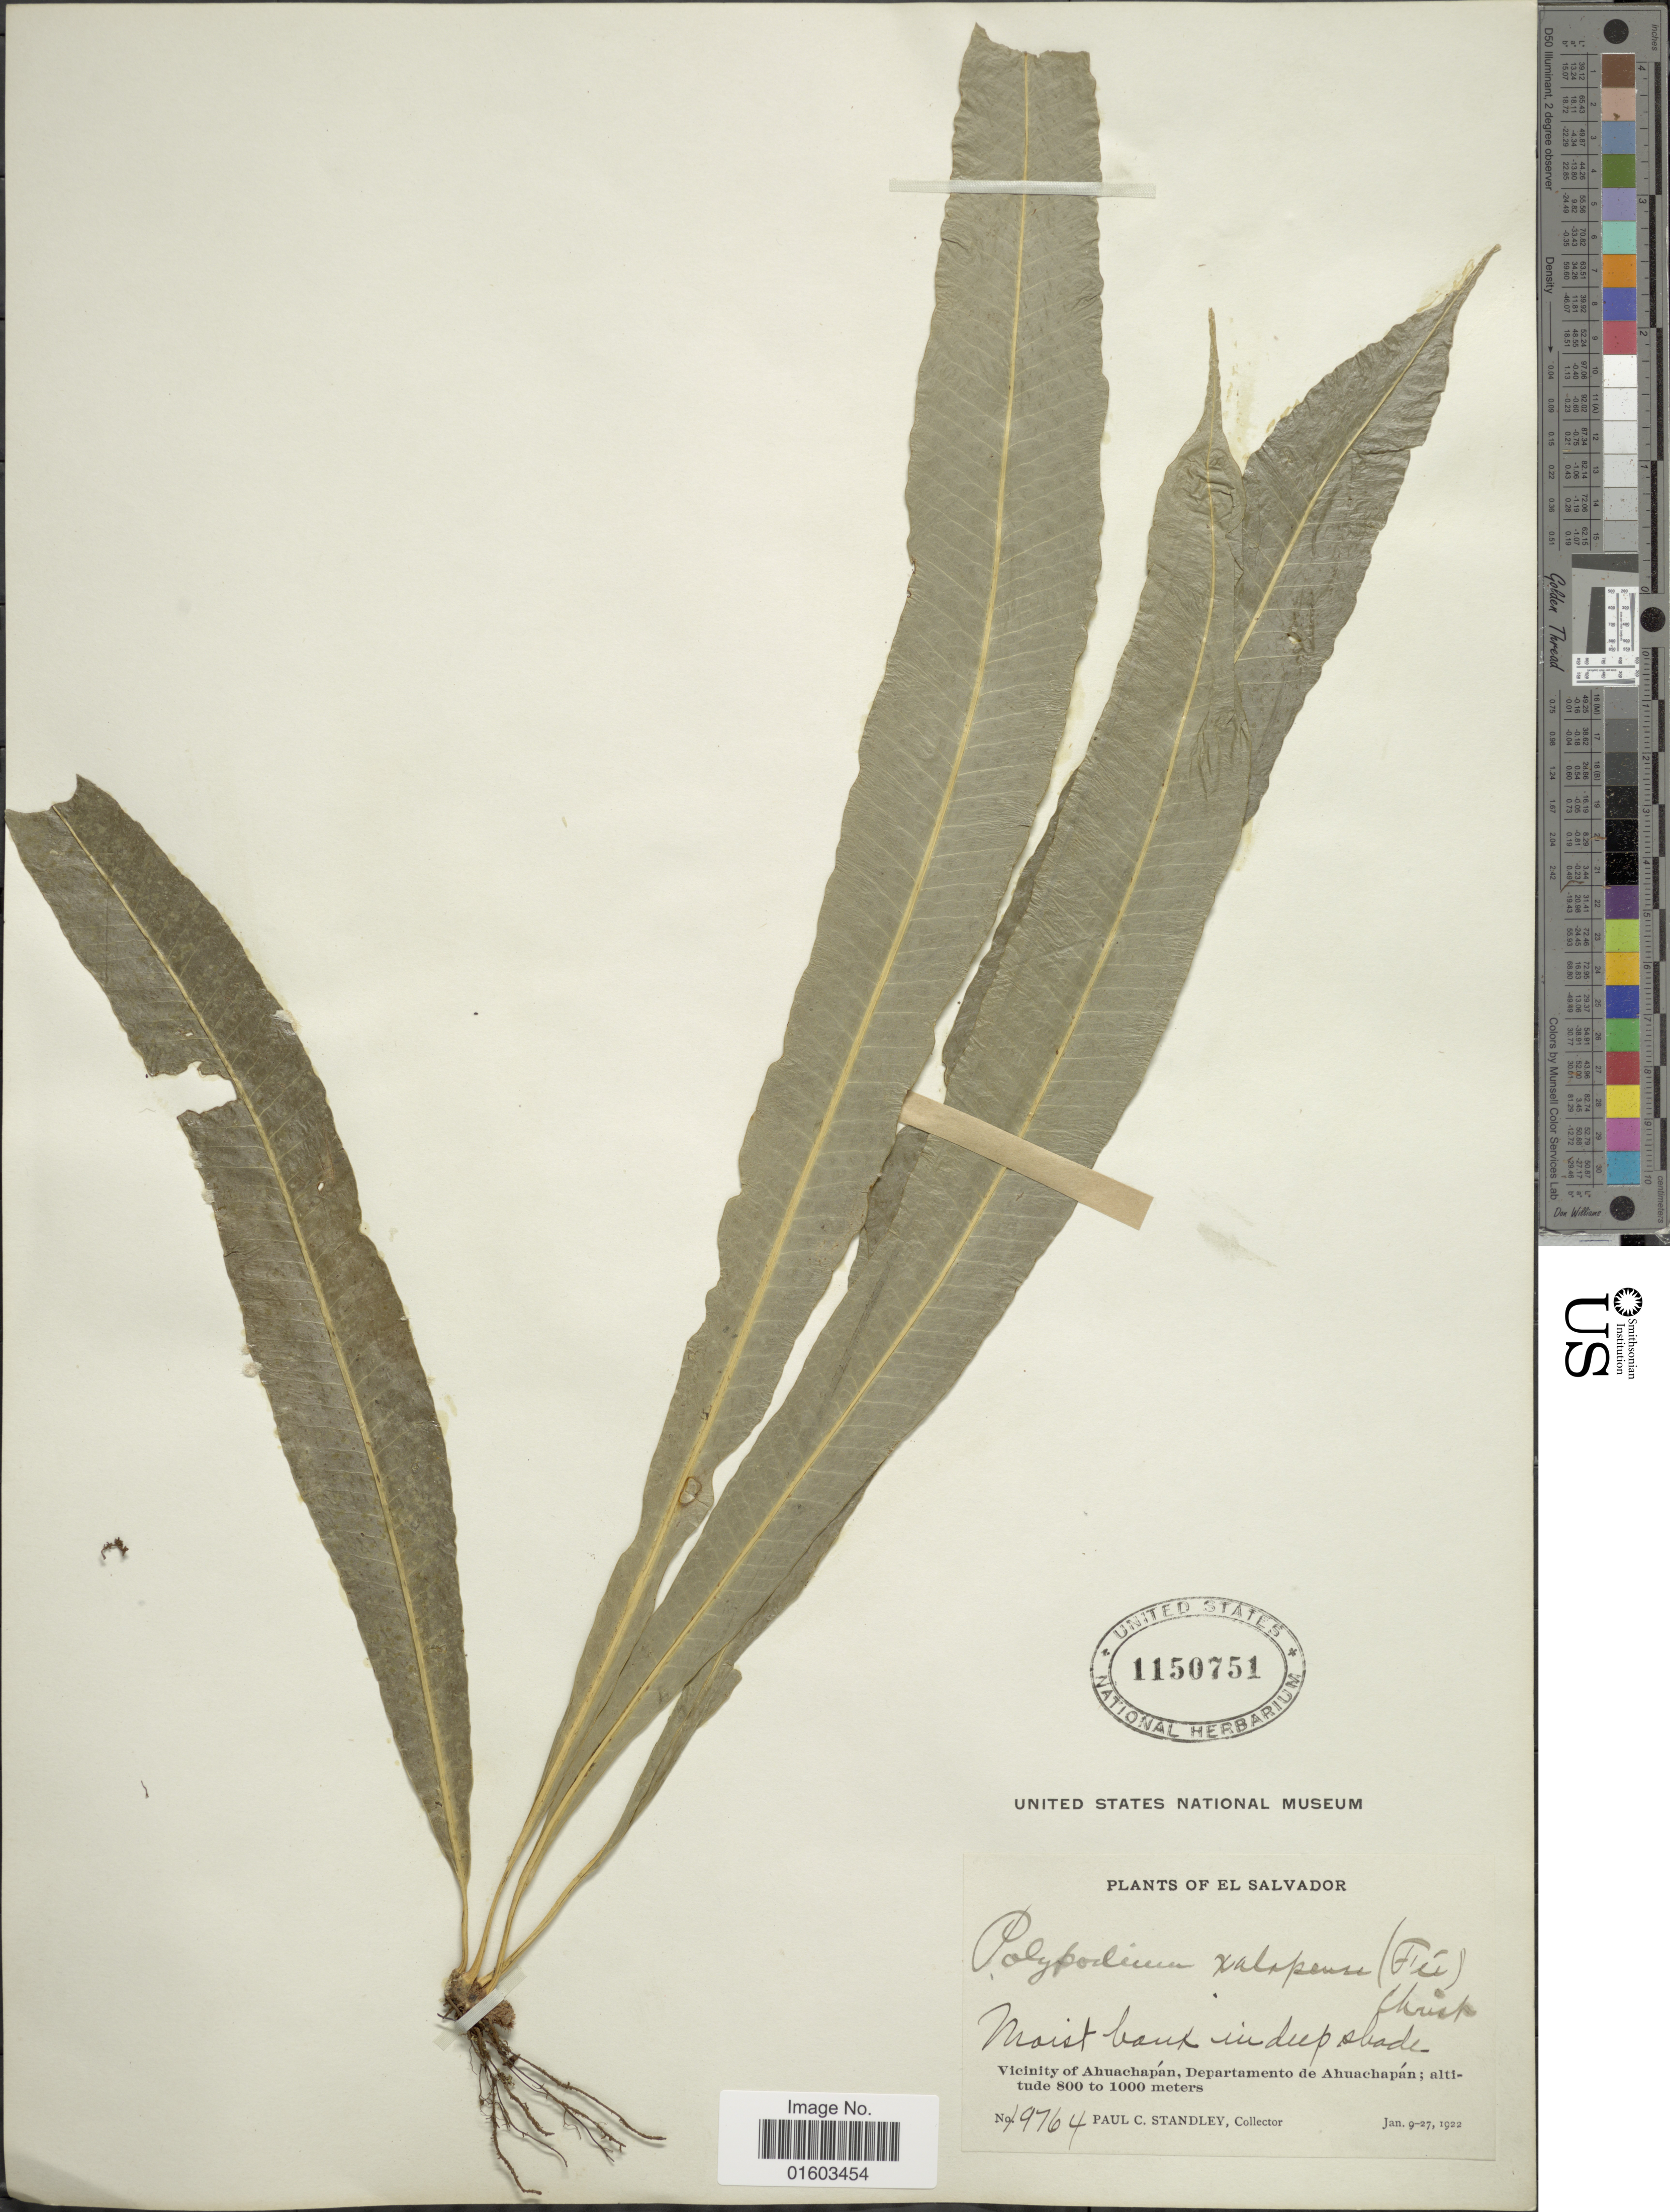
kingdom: Plantae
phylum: Tracheophyta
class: Polypodiopsida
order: Polypodiales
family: Polypodiaceae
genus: Campyloneurum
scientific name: Campyloneurum xalapense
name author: Fée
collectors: P. C. Standley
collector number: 19764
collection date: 1922-01-09/1922-01-27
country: El Salvador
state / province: Ahuachapan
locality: Vicinity of Ahuachapan, Departamento de Ahuachapan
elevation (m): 800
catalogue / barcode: US 1150751